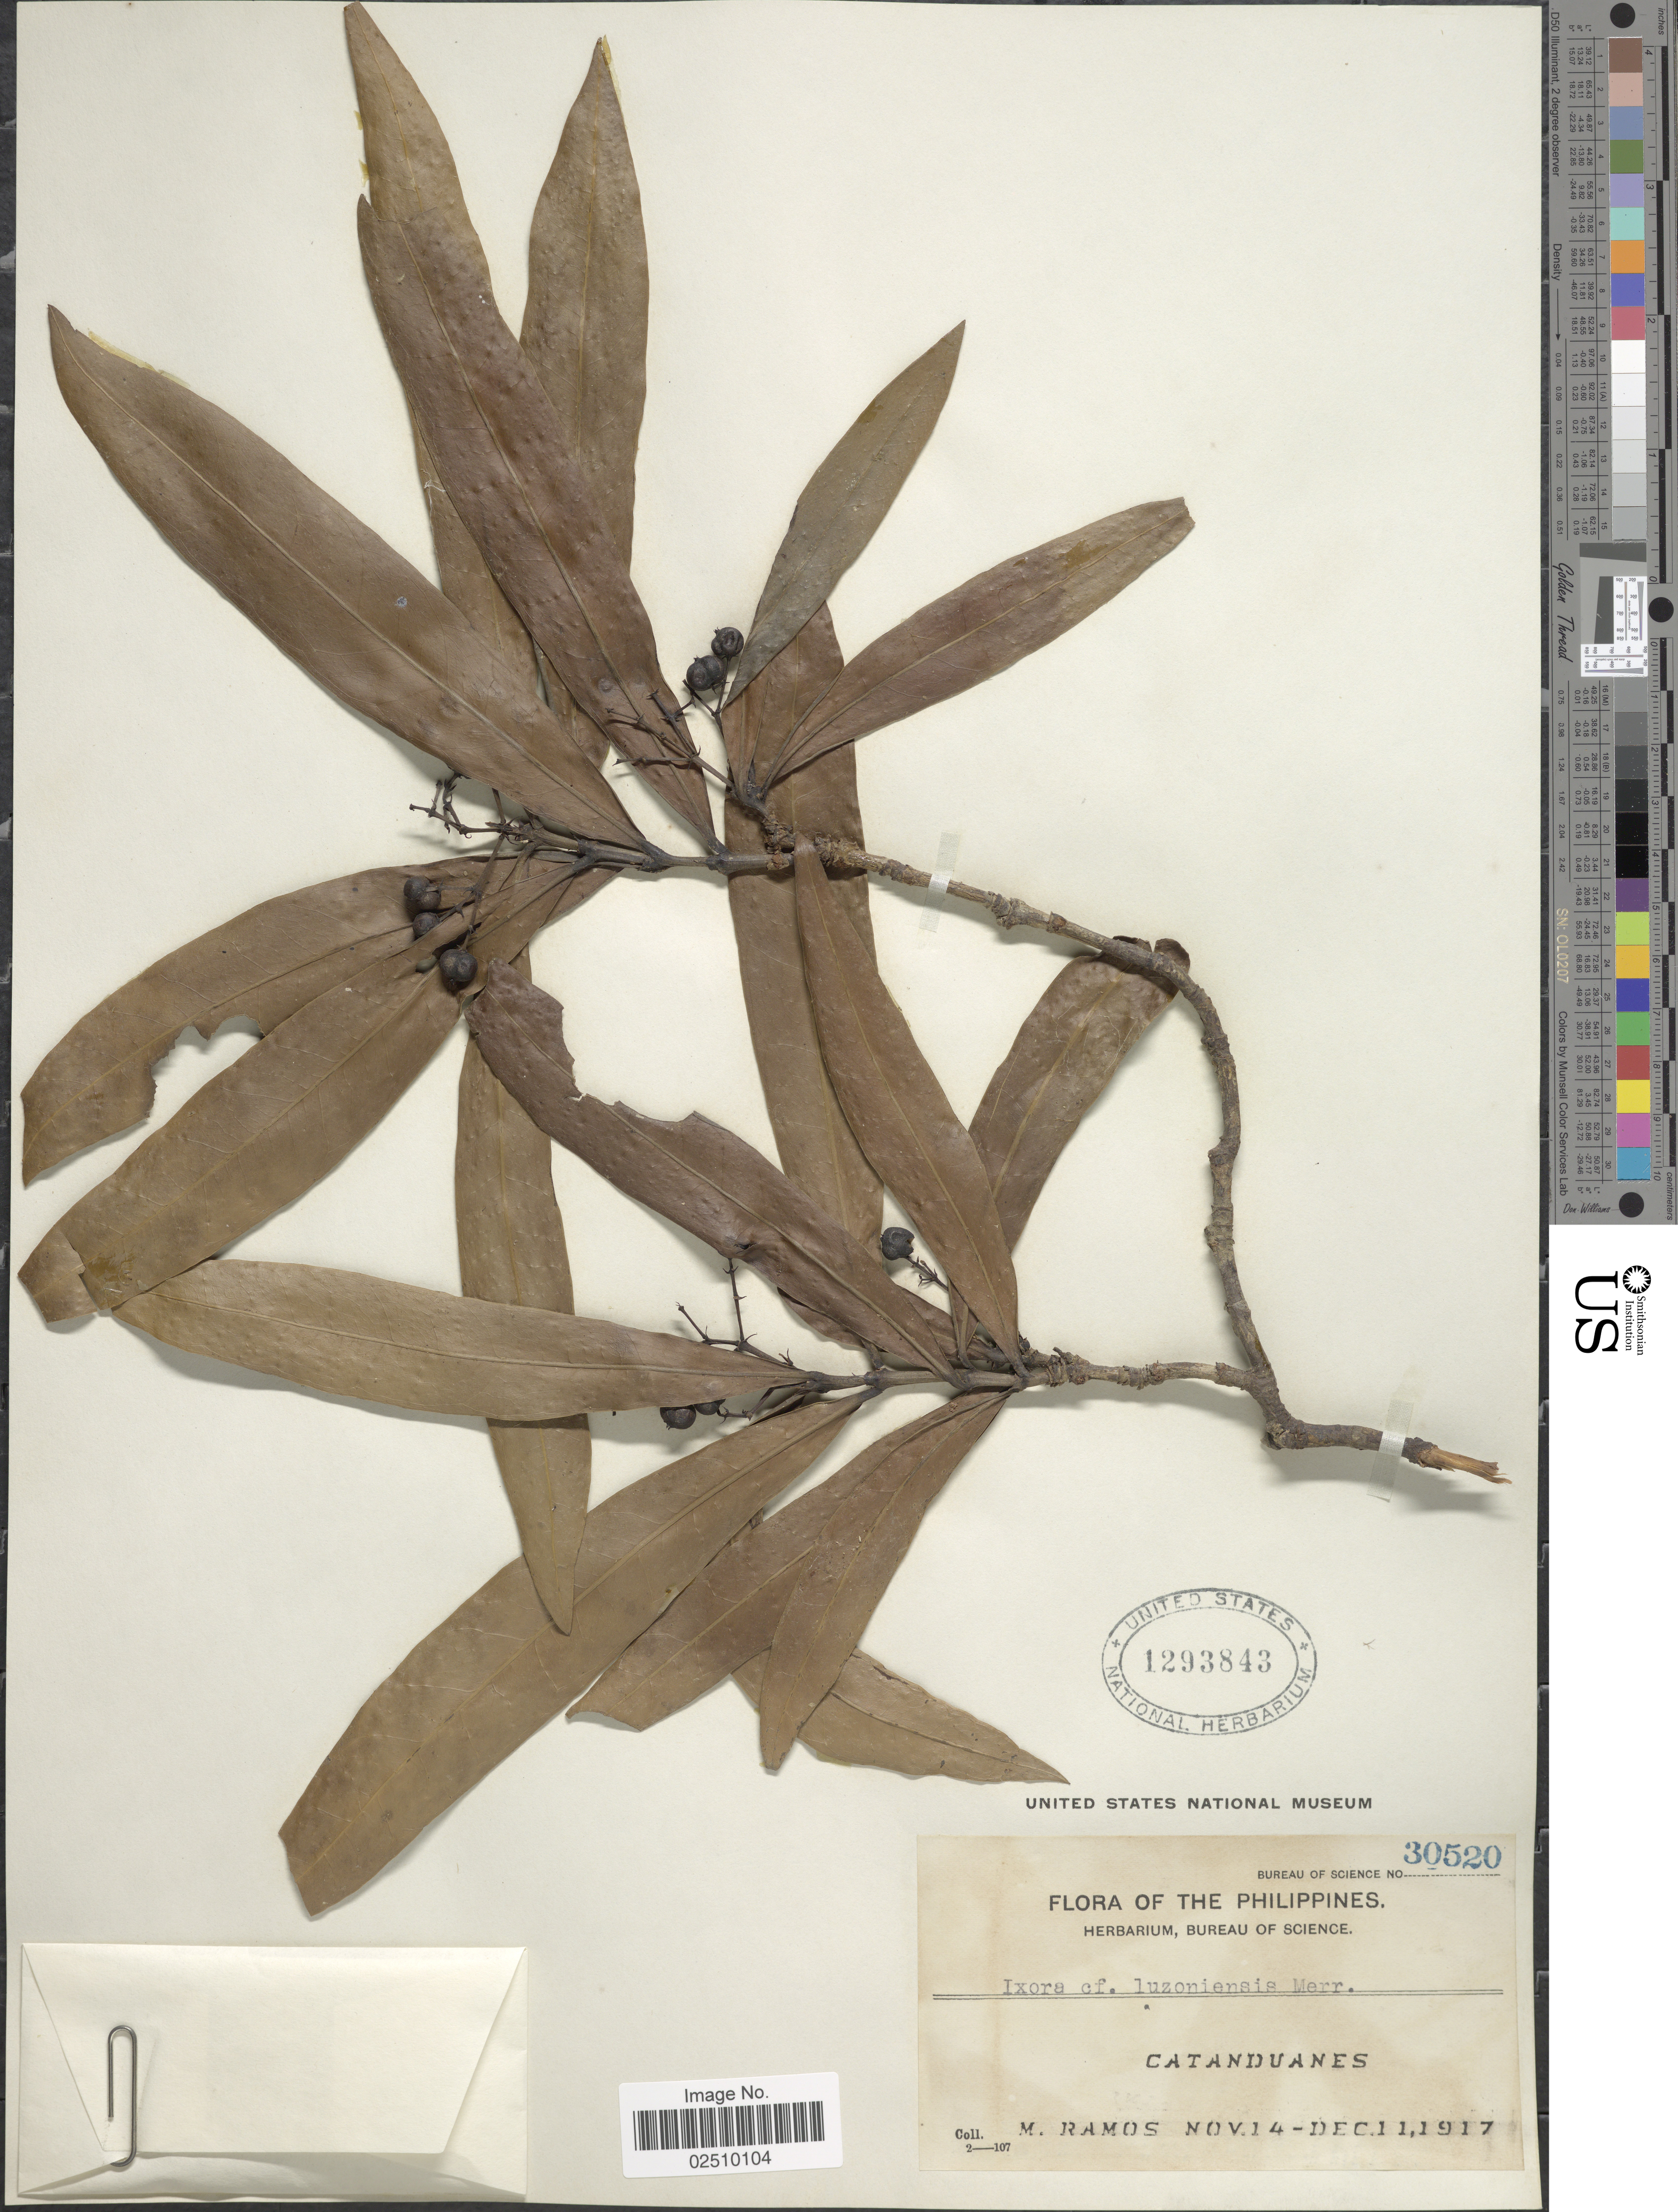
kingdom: Plantae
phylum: Tracheophyta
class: Magnoliopsida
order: Gentianales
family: Rubiaceae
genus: Ixora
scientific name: Ixora luzoniensis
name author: Merr.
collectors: M. Ramos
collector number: Bureau of Science 30520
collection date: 1917-11-14/1917-12-11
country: Philippines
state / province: Bicol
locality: Catanduanes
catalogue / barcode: US 1293843